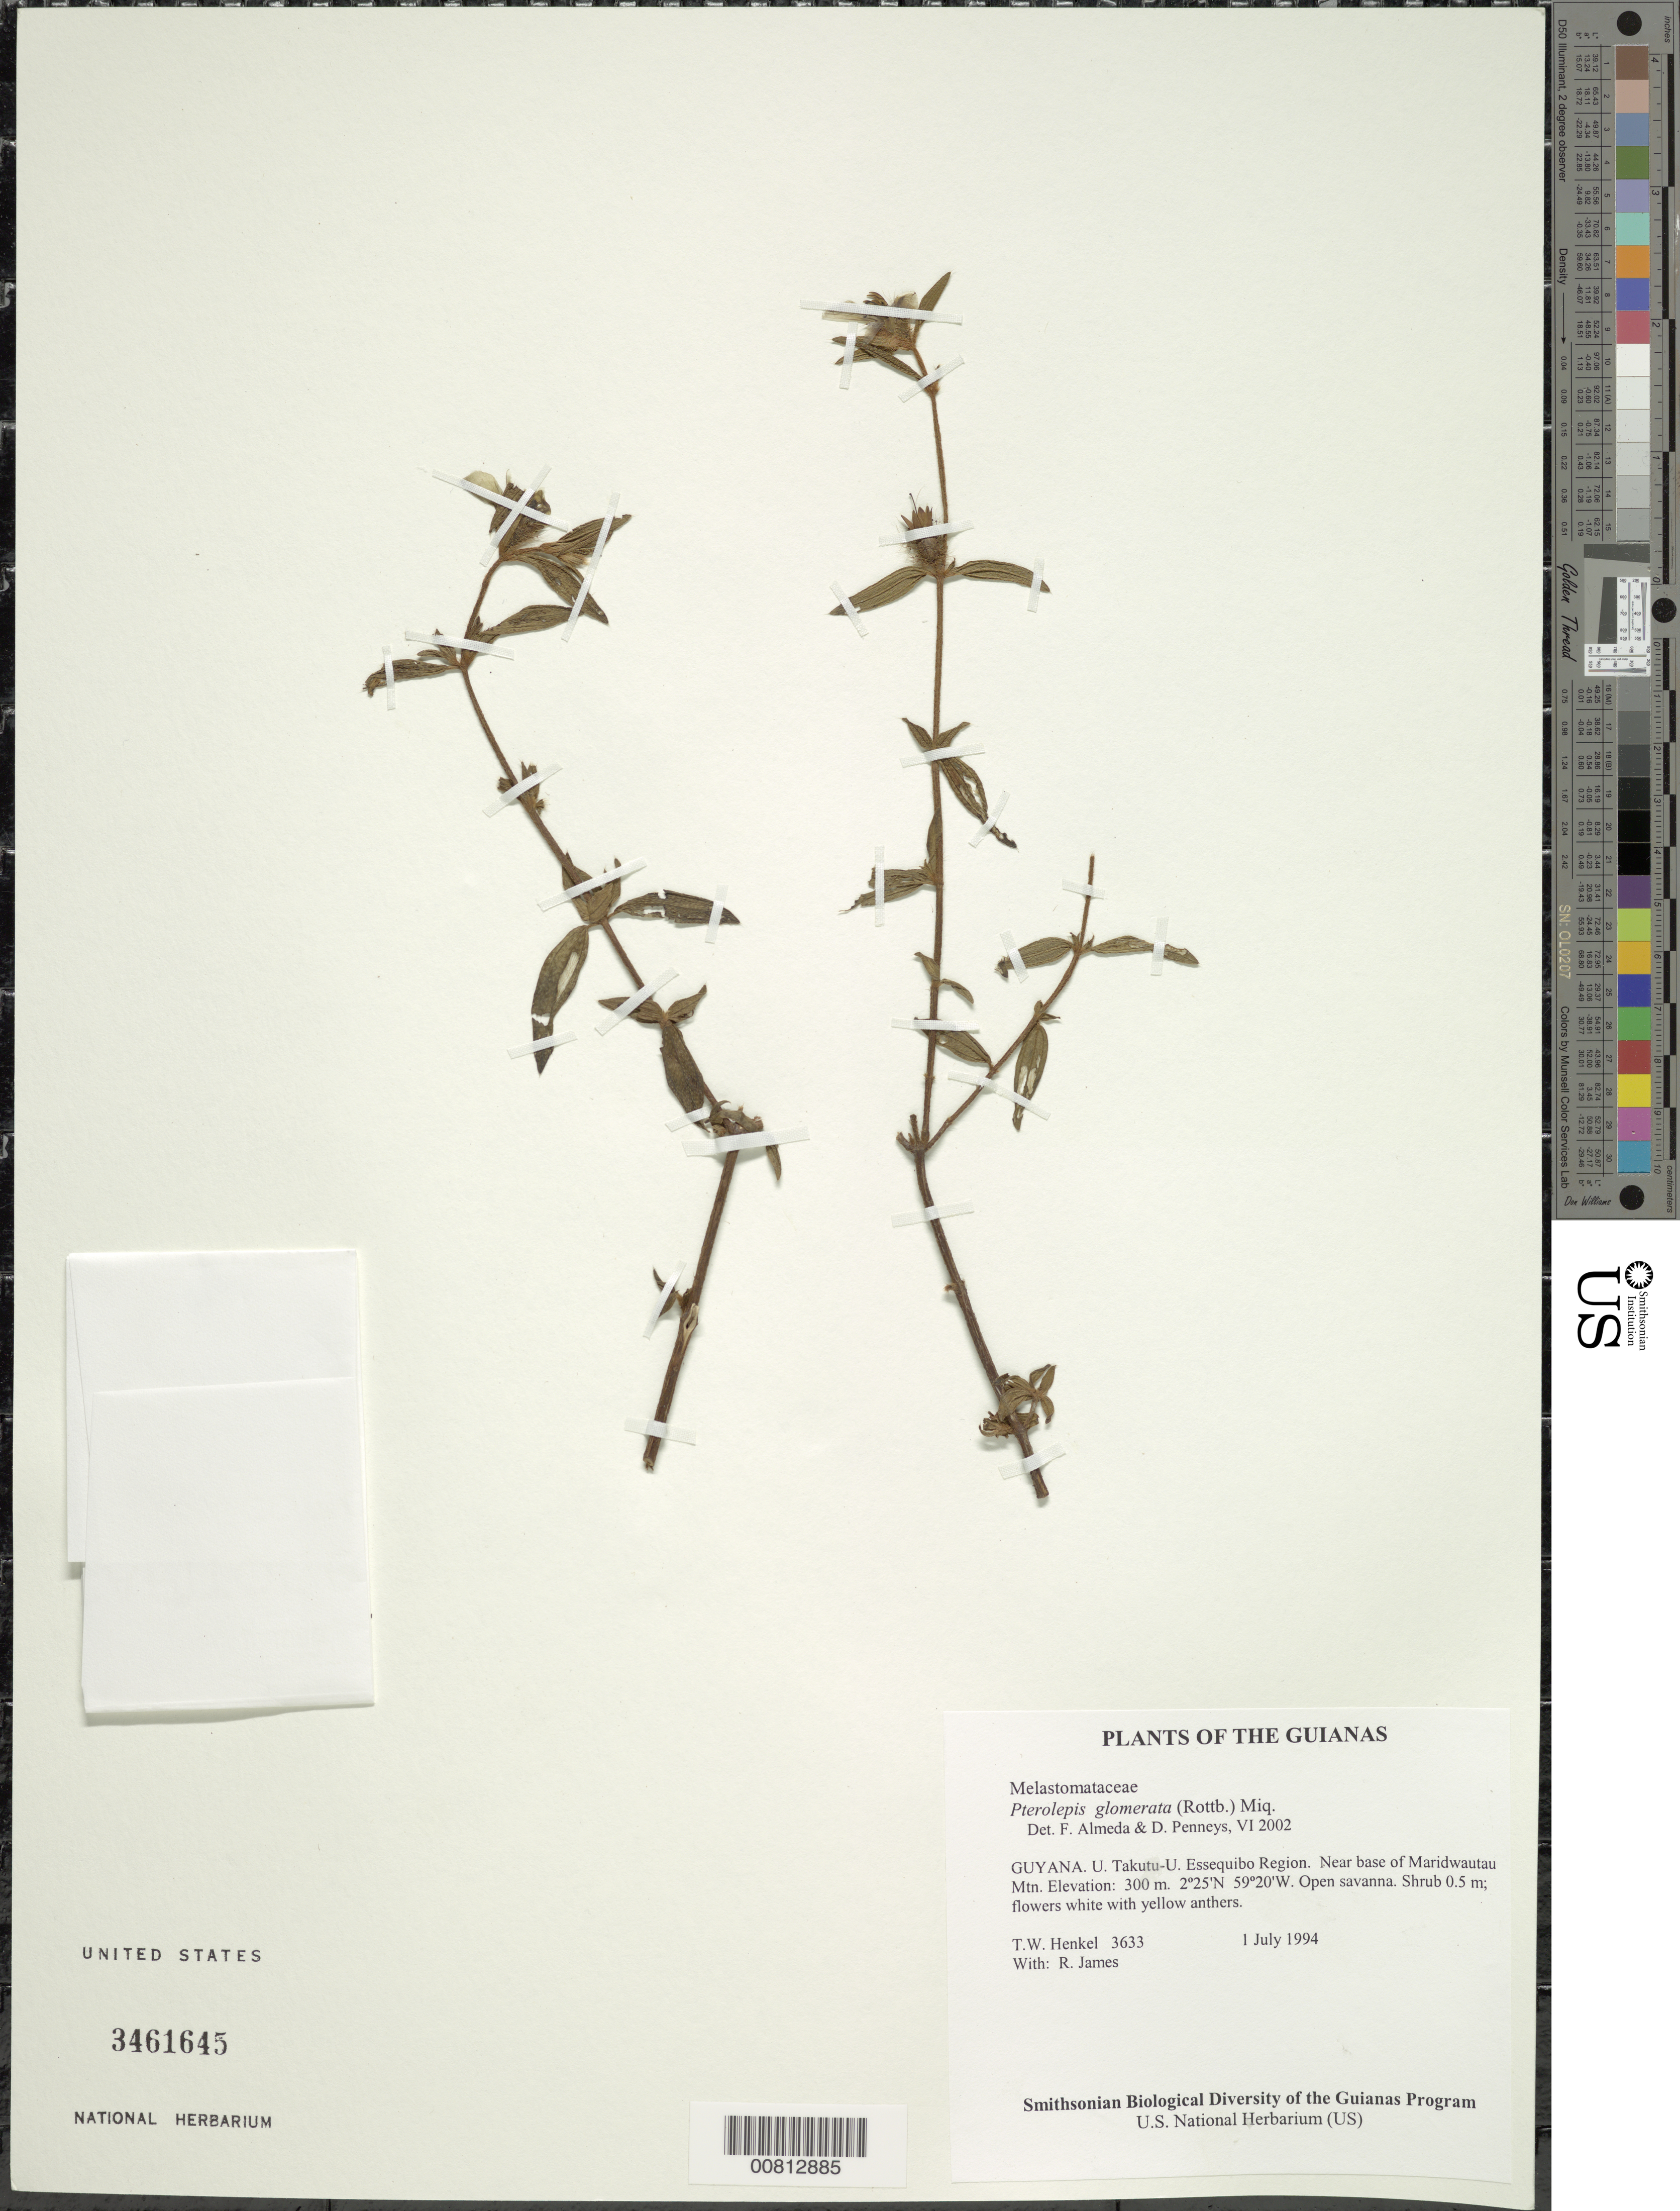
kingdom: Plantae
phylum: Tracheophyta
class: Magnoliopsida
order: Myrtales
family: Melastomataceae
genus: Pterolepis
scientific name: Pterolepis glomerata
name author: (Rottb.) Miq.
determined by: Almeda, F.; Penneys, D. S.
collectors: T. Henkel & R. James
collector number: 3633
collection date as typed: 1 January 1994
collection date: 1994-01-01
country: Guyana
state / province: U. Takutu-U. Essequibo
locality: Near base of Maridwautau Mtn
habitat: Open savanna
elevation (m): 300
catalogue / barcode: US 3461645